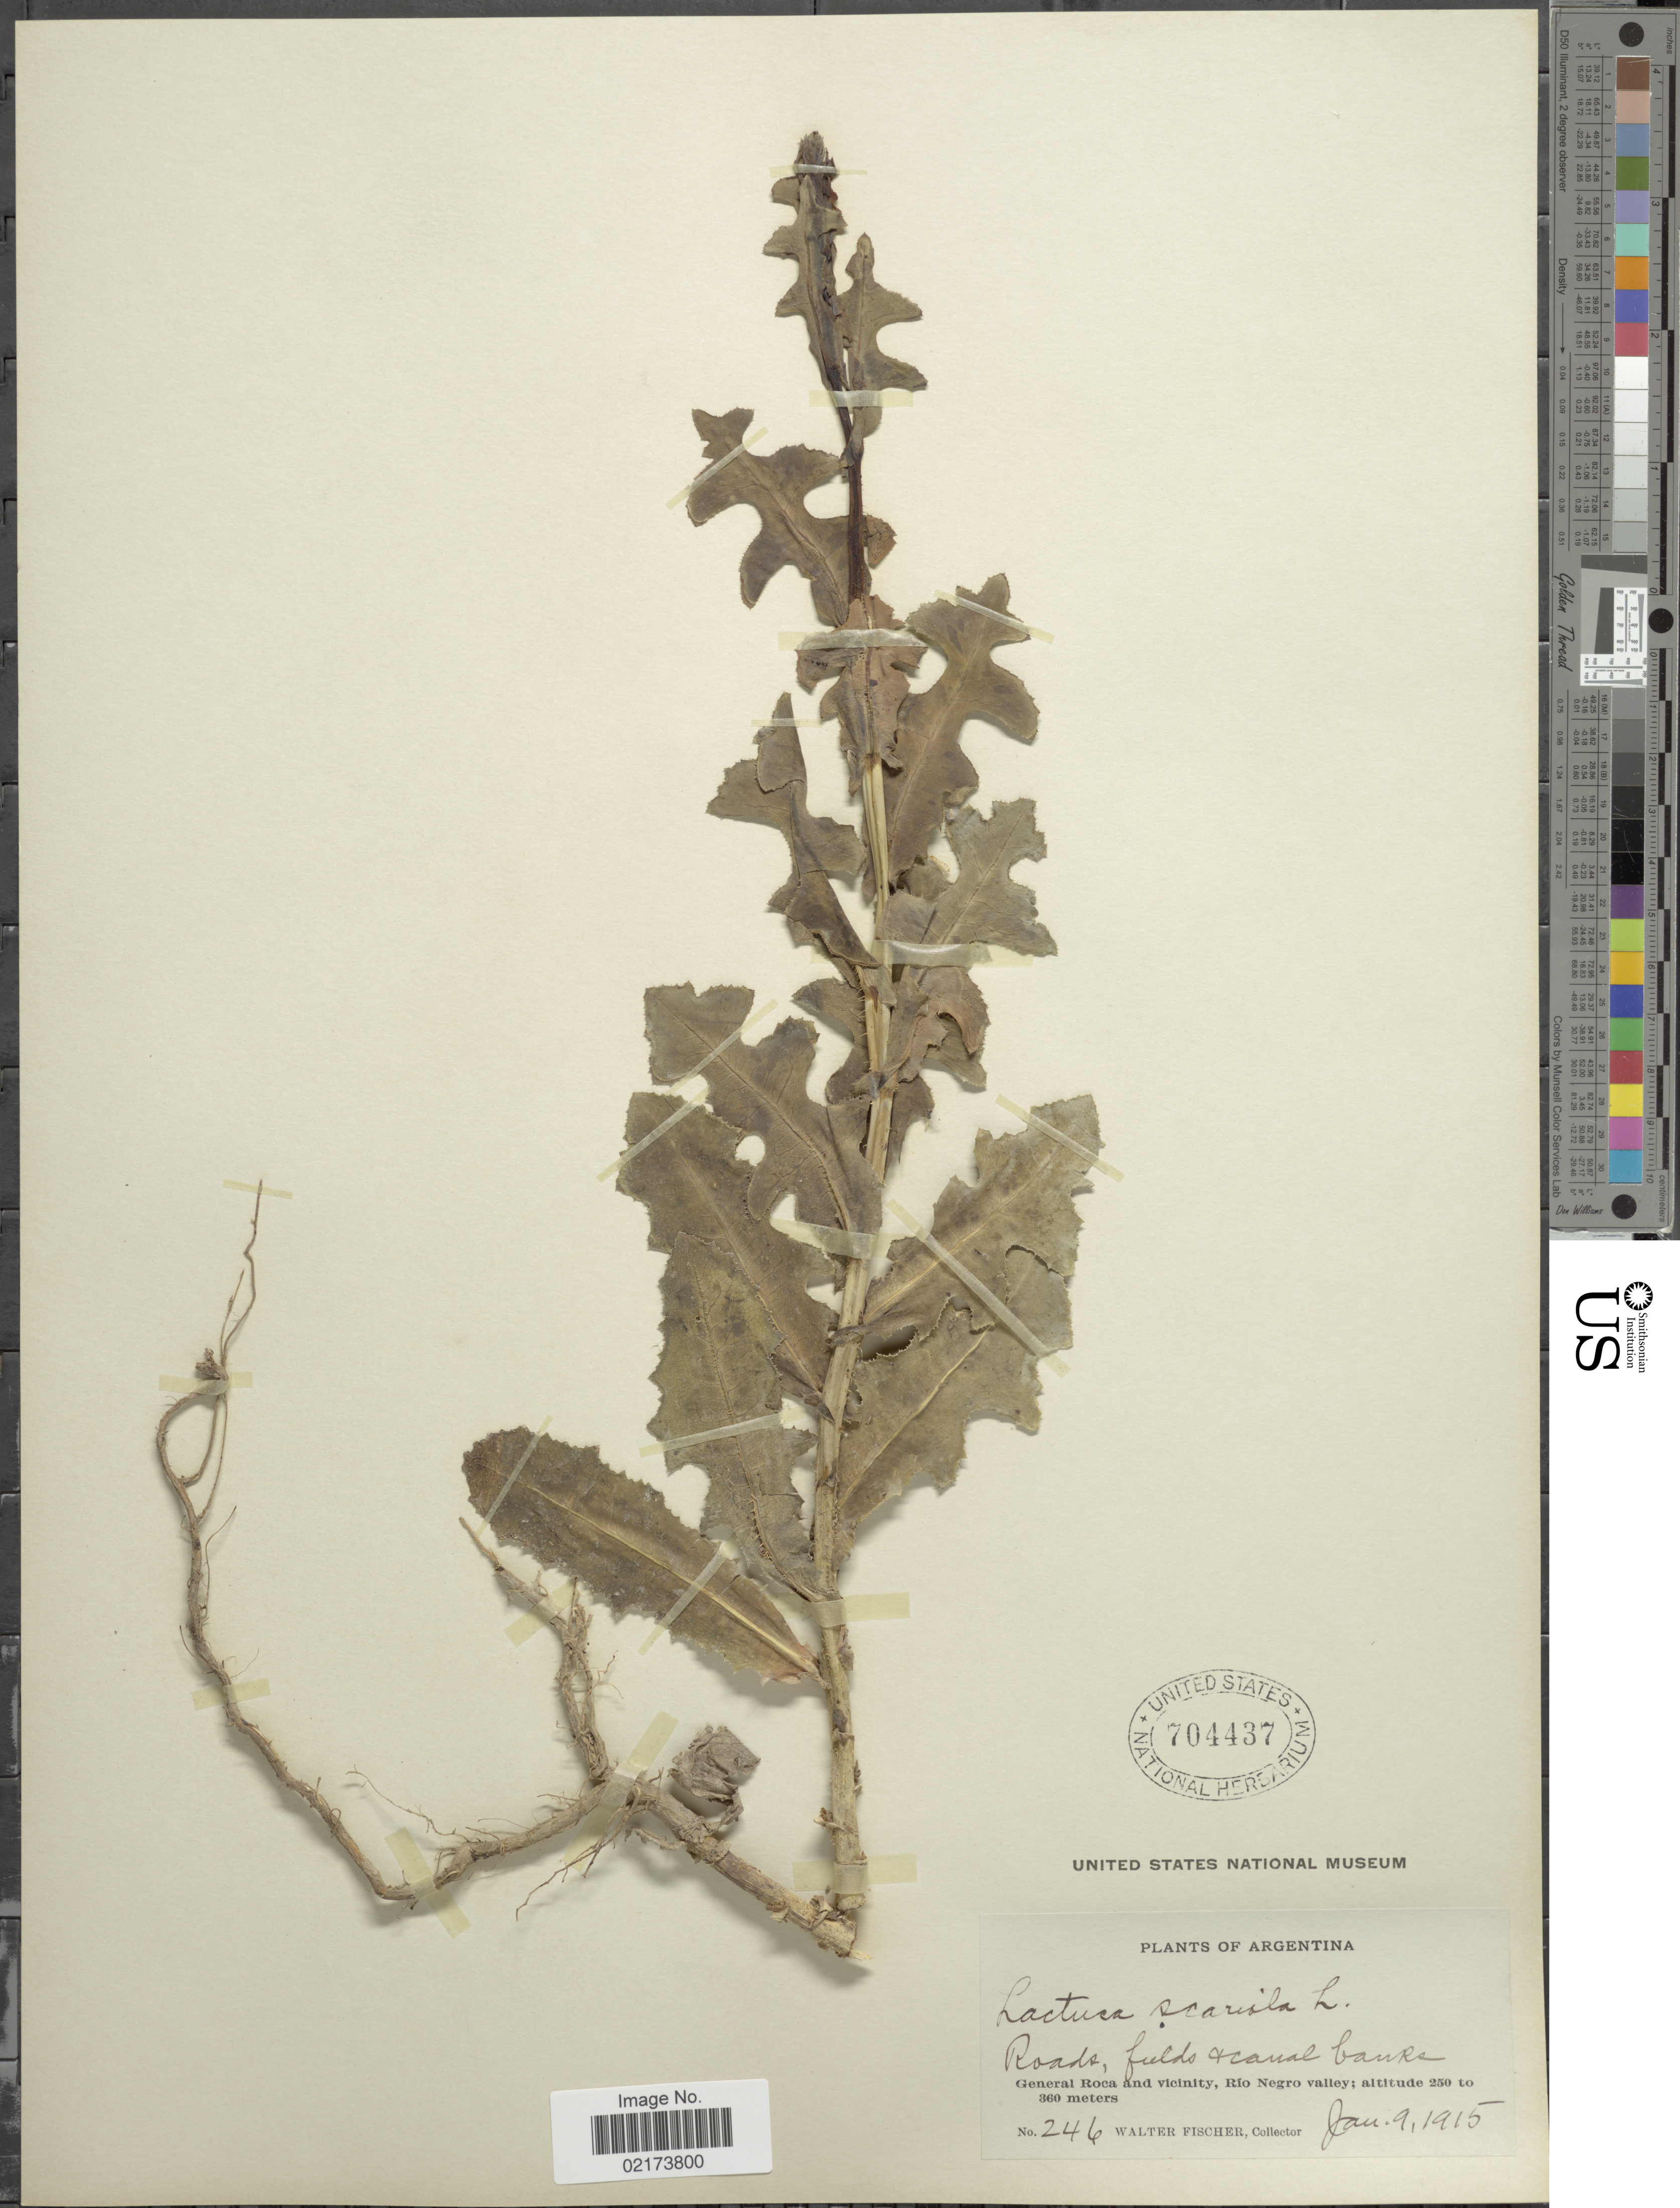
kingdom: Plantae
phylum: Tracheophyta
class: Magnoliopsida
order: Asterales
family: Asteraceae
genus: Lactuca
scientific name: Lactuca serriola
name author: L.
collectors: W. Fischer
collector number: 246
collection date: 1915-01-09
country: Argentina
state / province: Rio Negro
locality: General Roca and Vicinity, Rio Negro Valley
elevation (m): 250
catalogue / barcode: US 704437